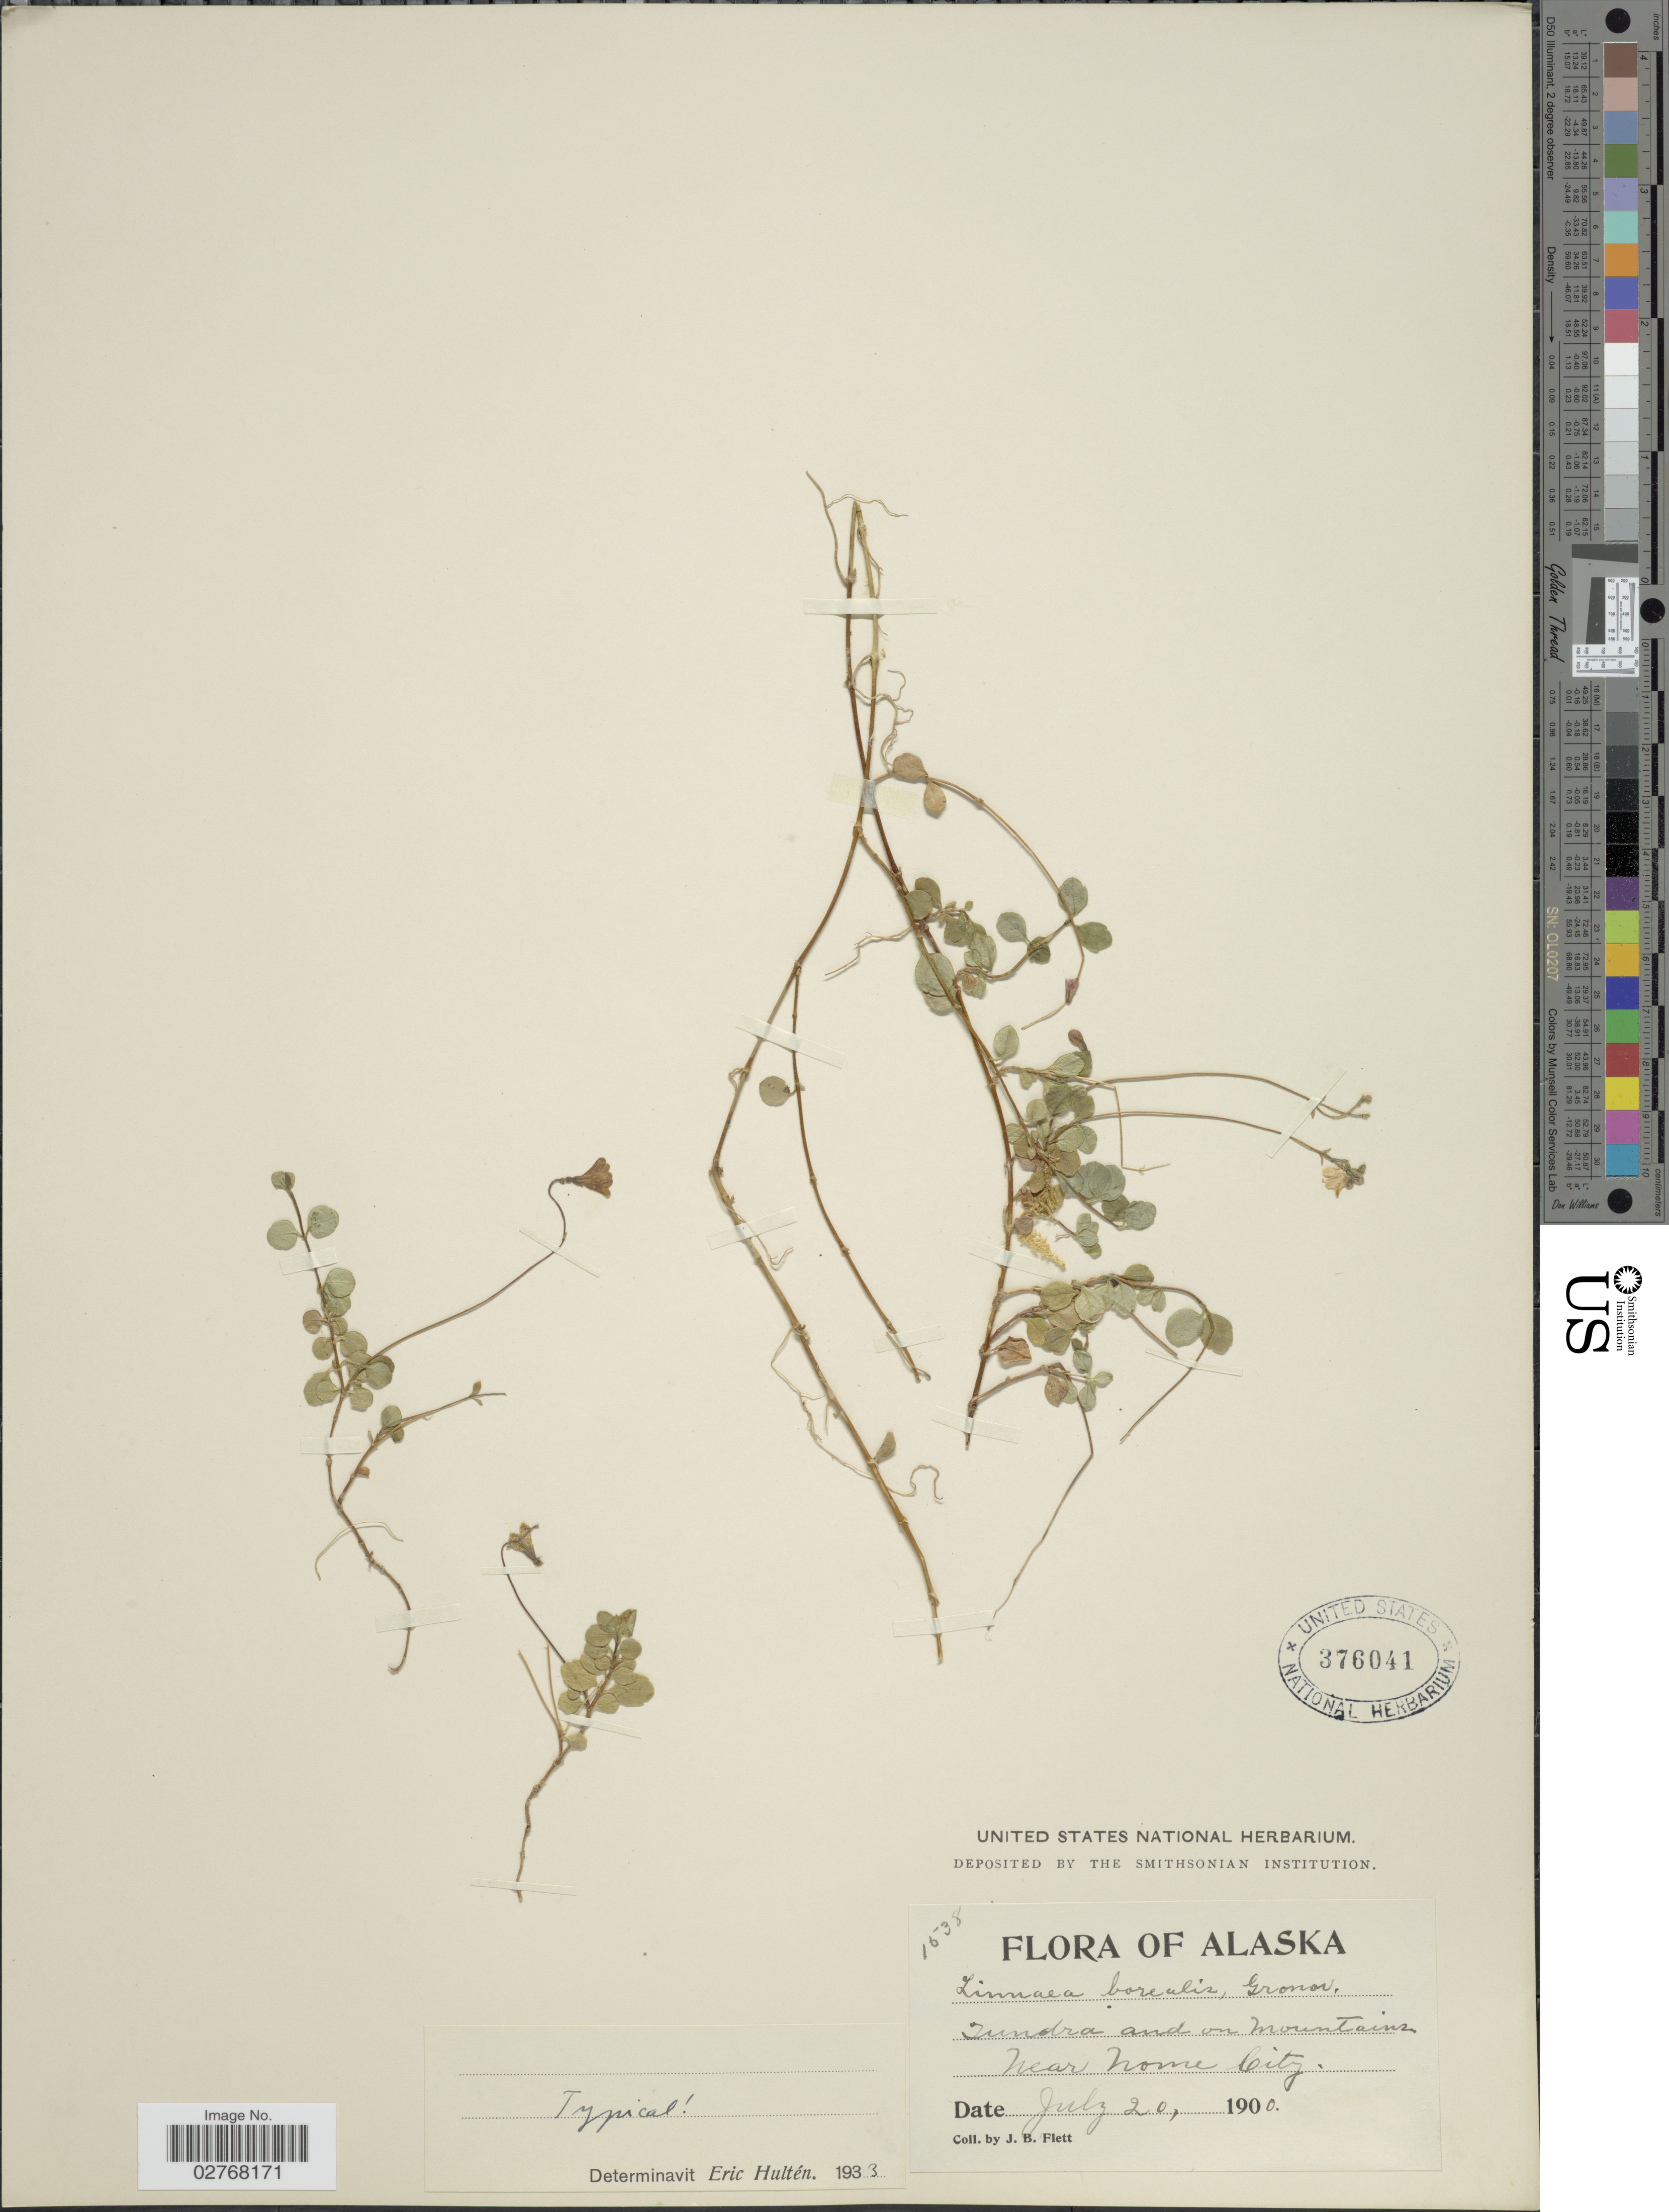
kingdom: Plantae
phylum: Tracheophyta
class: Magnoliopsida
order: Dipsacales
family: Caprifoliaceae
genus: Linnaea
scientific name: Linnaea borealis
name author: L.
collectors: J. Flett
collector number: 1538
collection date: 1900-07-20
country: United States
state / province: Alaska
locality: Near Nome City.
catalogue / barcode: US 376041